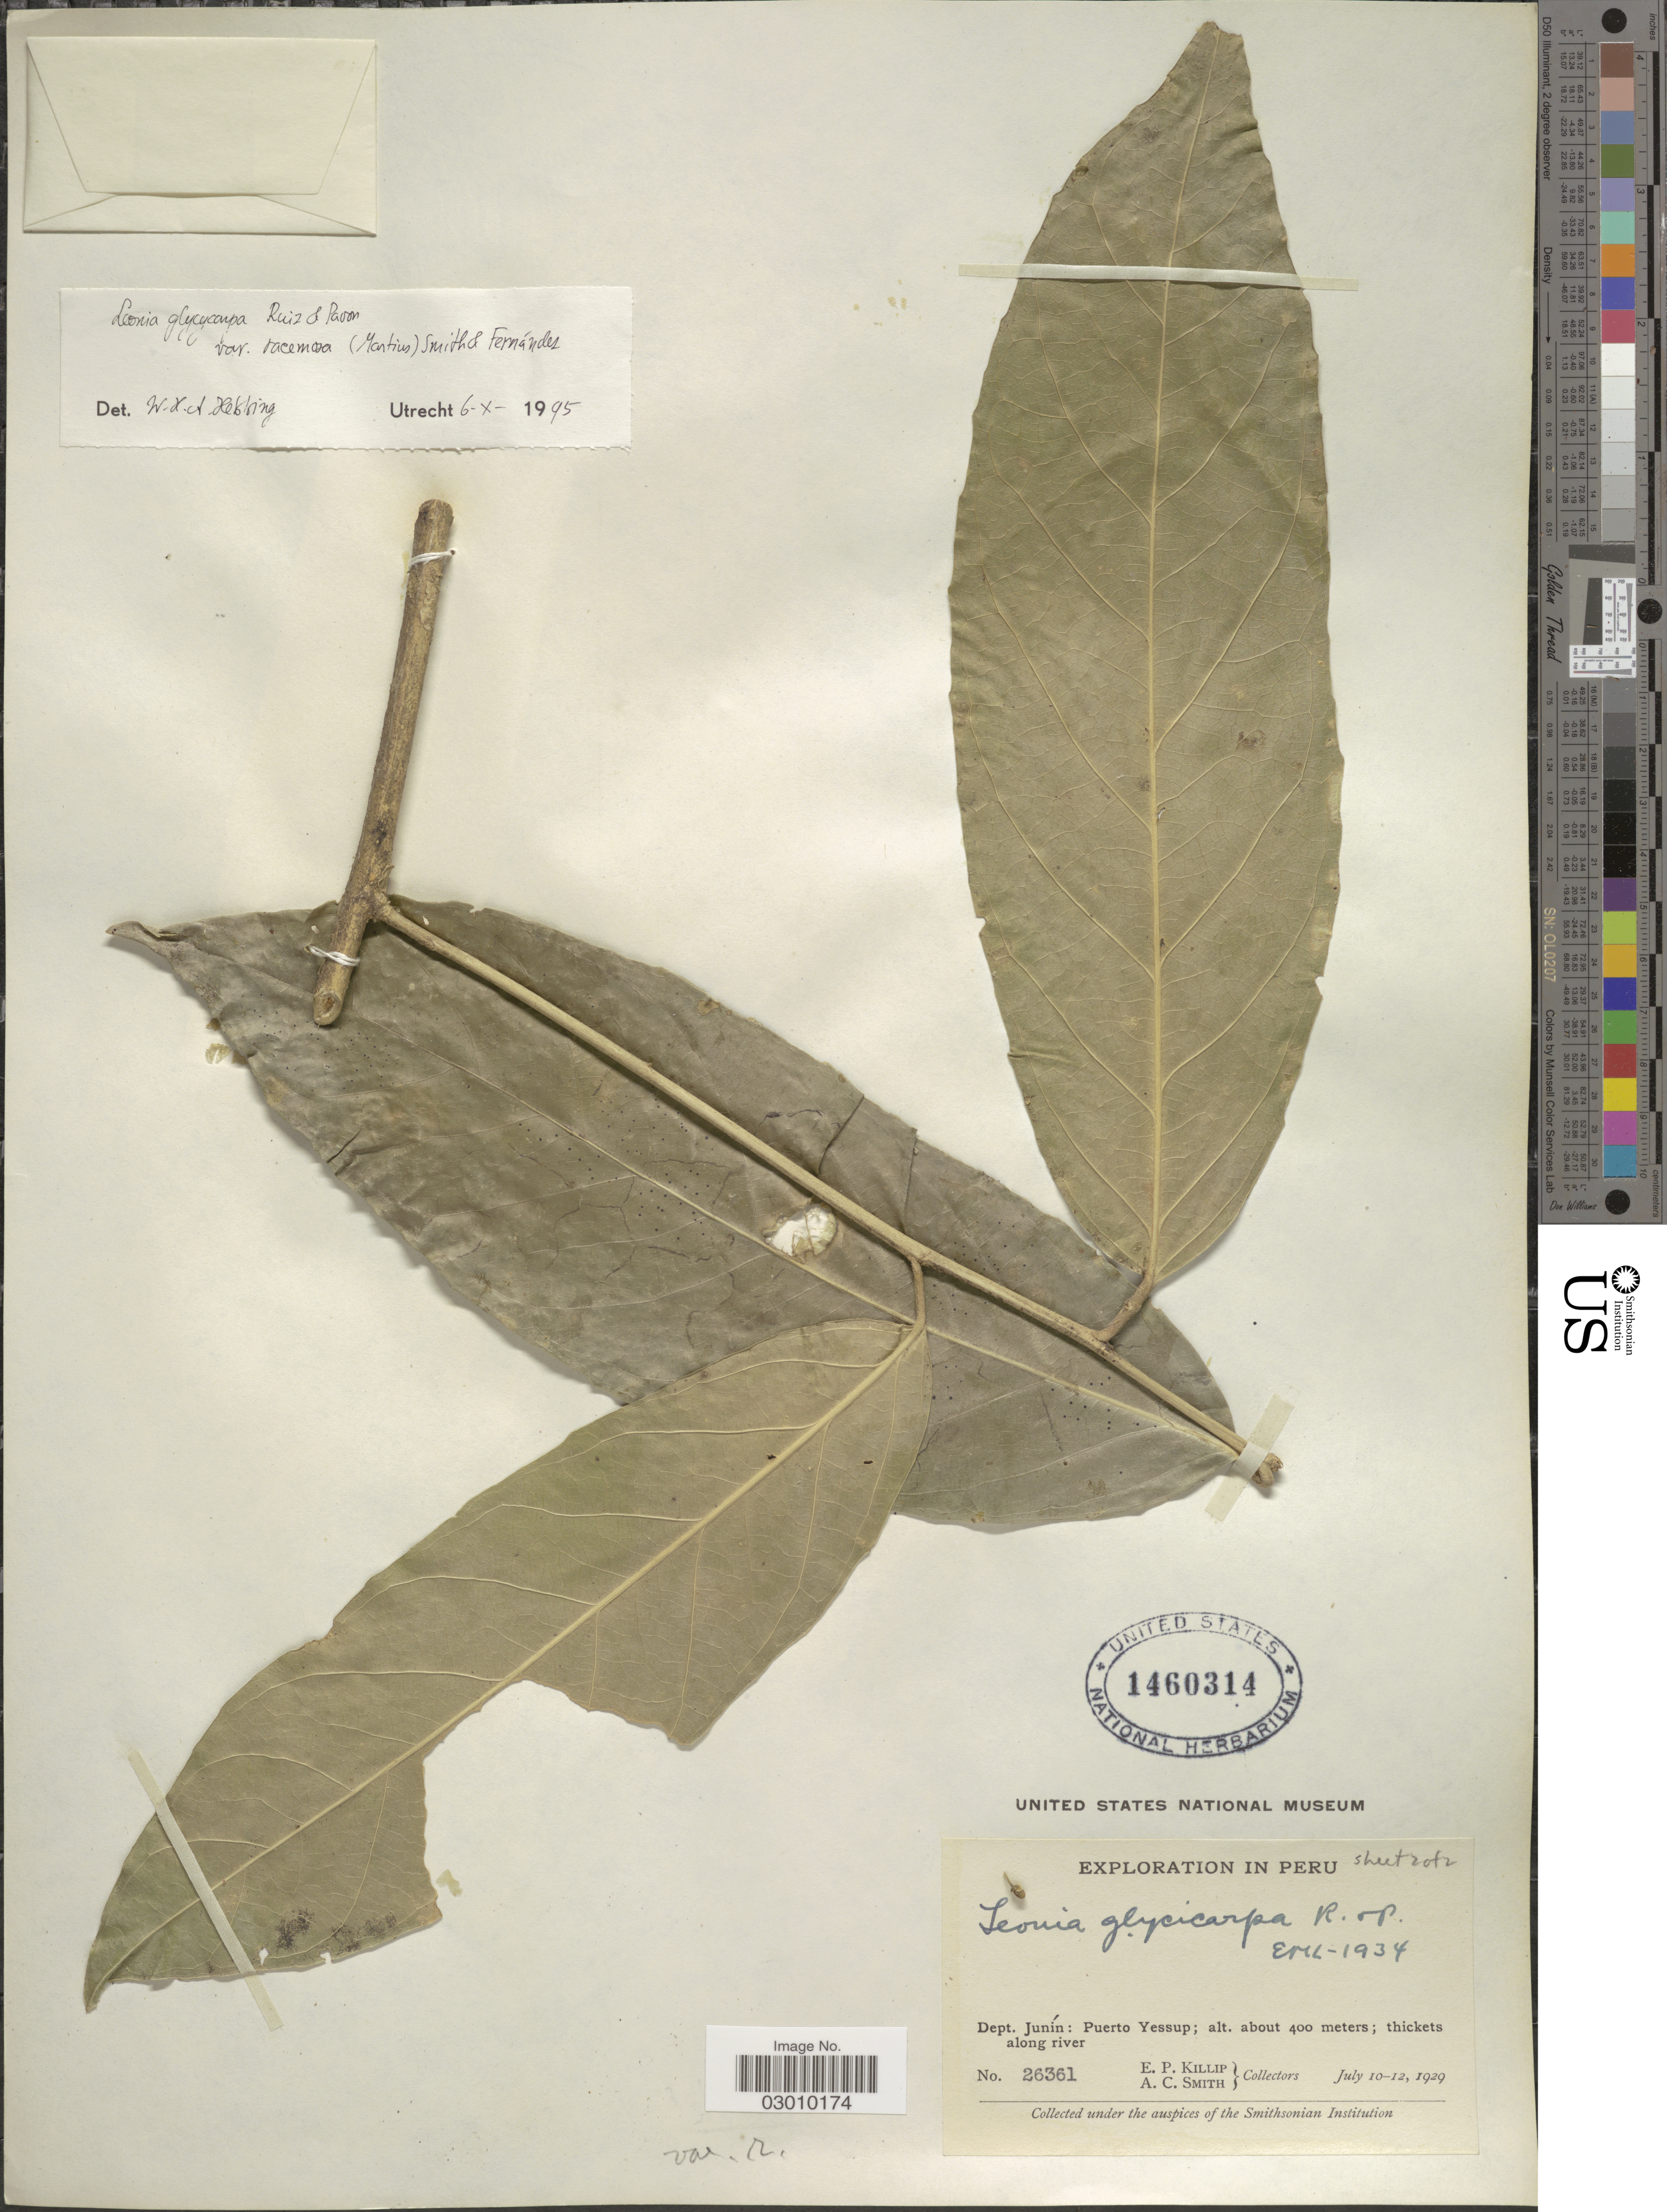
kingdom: Plantae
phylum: Tracheophyta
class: Magnoliopsida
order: Malpighiales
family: Violaceae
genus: Leonia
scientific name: Leonia glycycarpa var. racemosa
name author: (Mart.) L.B. Sm. & A. Fernández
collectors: E. P. Killip & A. C. Smith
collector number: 26361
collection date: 1929-07-10/1929-07-12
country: Peru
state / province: Junín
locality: Dept. Junín: Puerto Yessup.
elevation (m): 400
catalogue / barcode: US 1460314